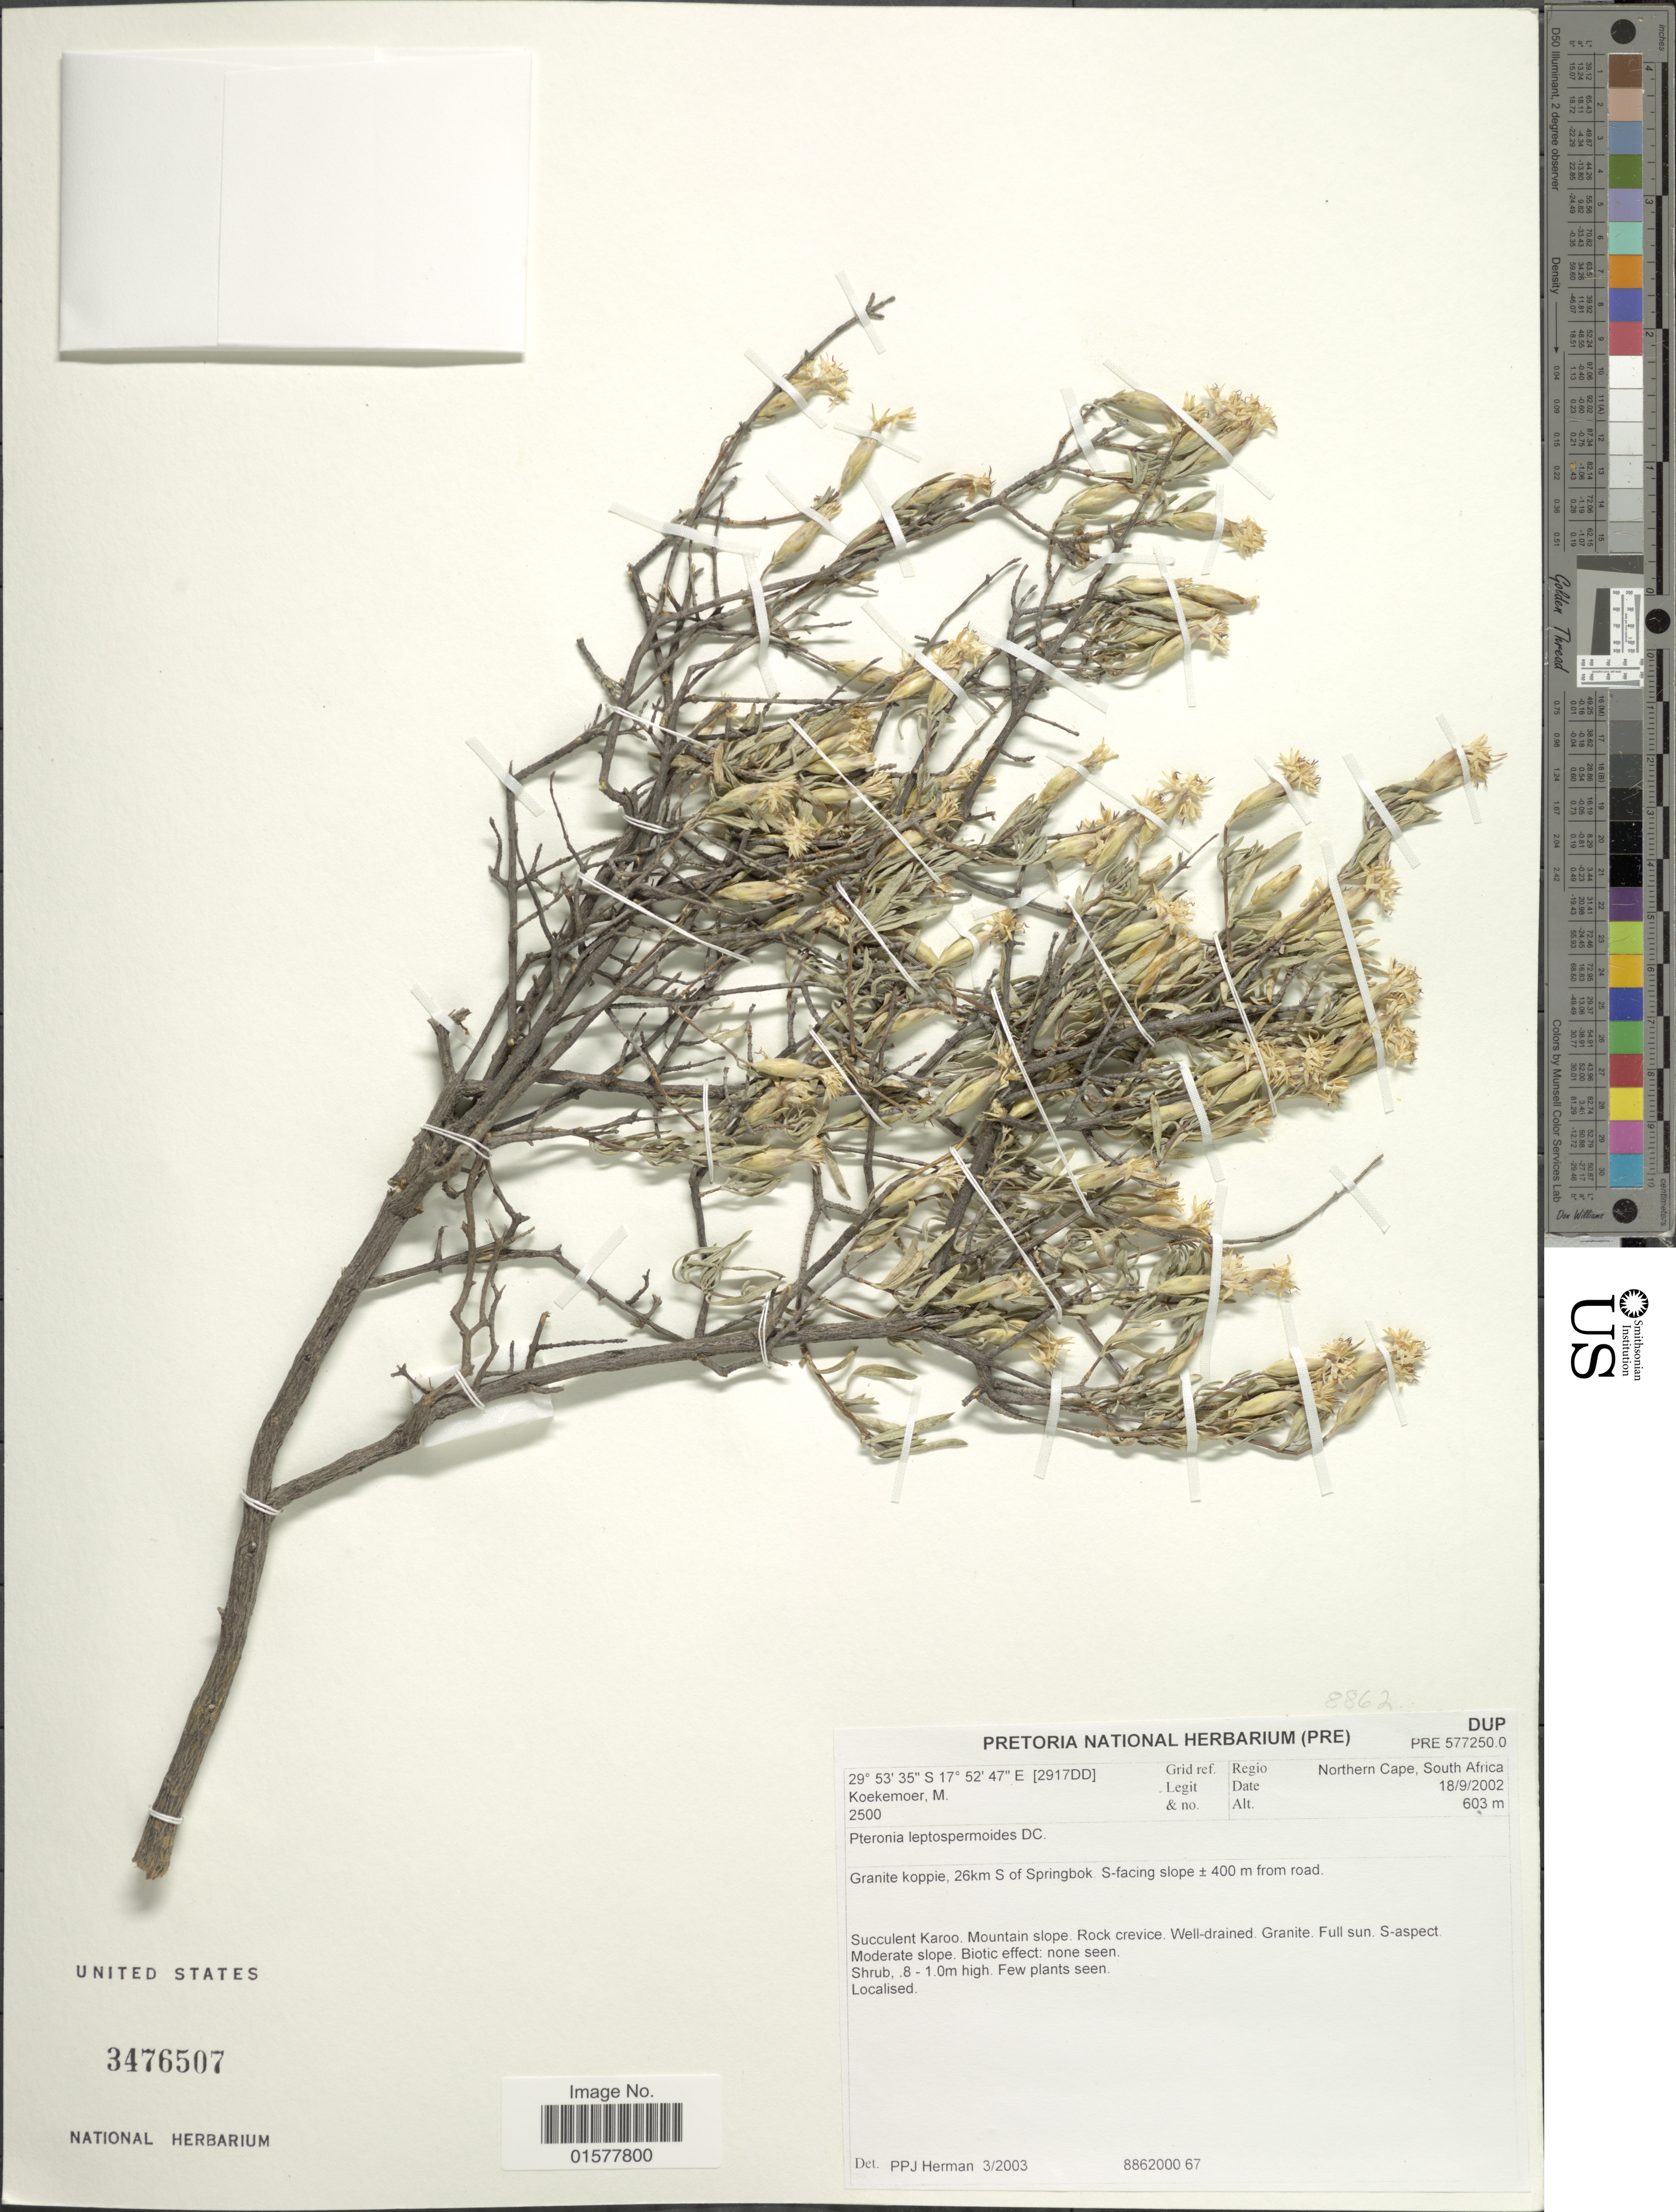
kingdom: Plantae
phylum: Tracheophyta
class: Magnoliopsida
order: Asterales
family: Asteraceae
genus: Pteronia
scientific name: Pteronia leptospermoides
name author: DC.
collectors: M. Koekemoer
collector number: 2500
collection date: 2002-09-18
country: South Africa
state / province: Northern Cape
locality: Grid ref. [2917DD], Regio Northern Cape, South Africa, Granite koppie, 26 km S of Springbok S-facing slope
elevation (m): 603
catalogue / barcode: US 3476507